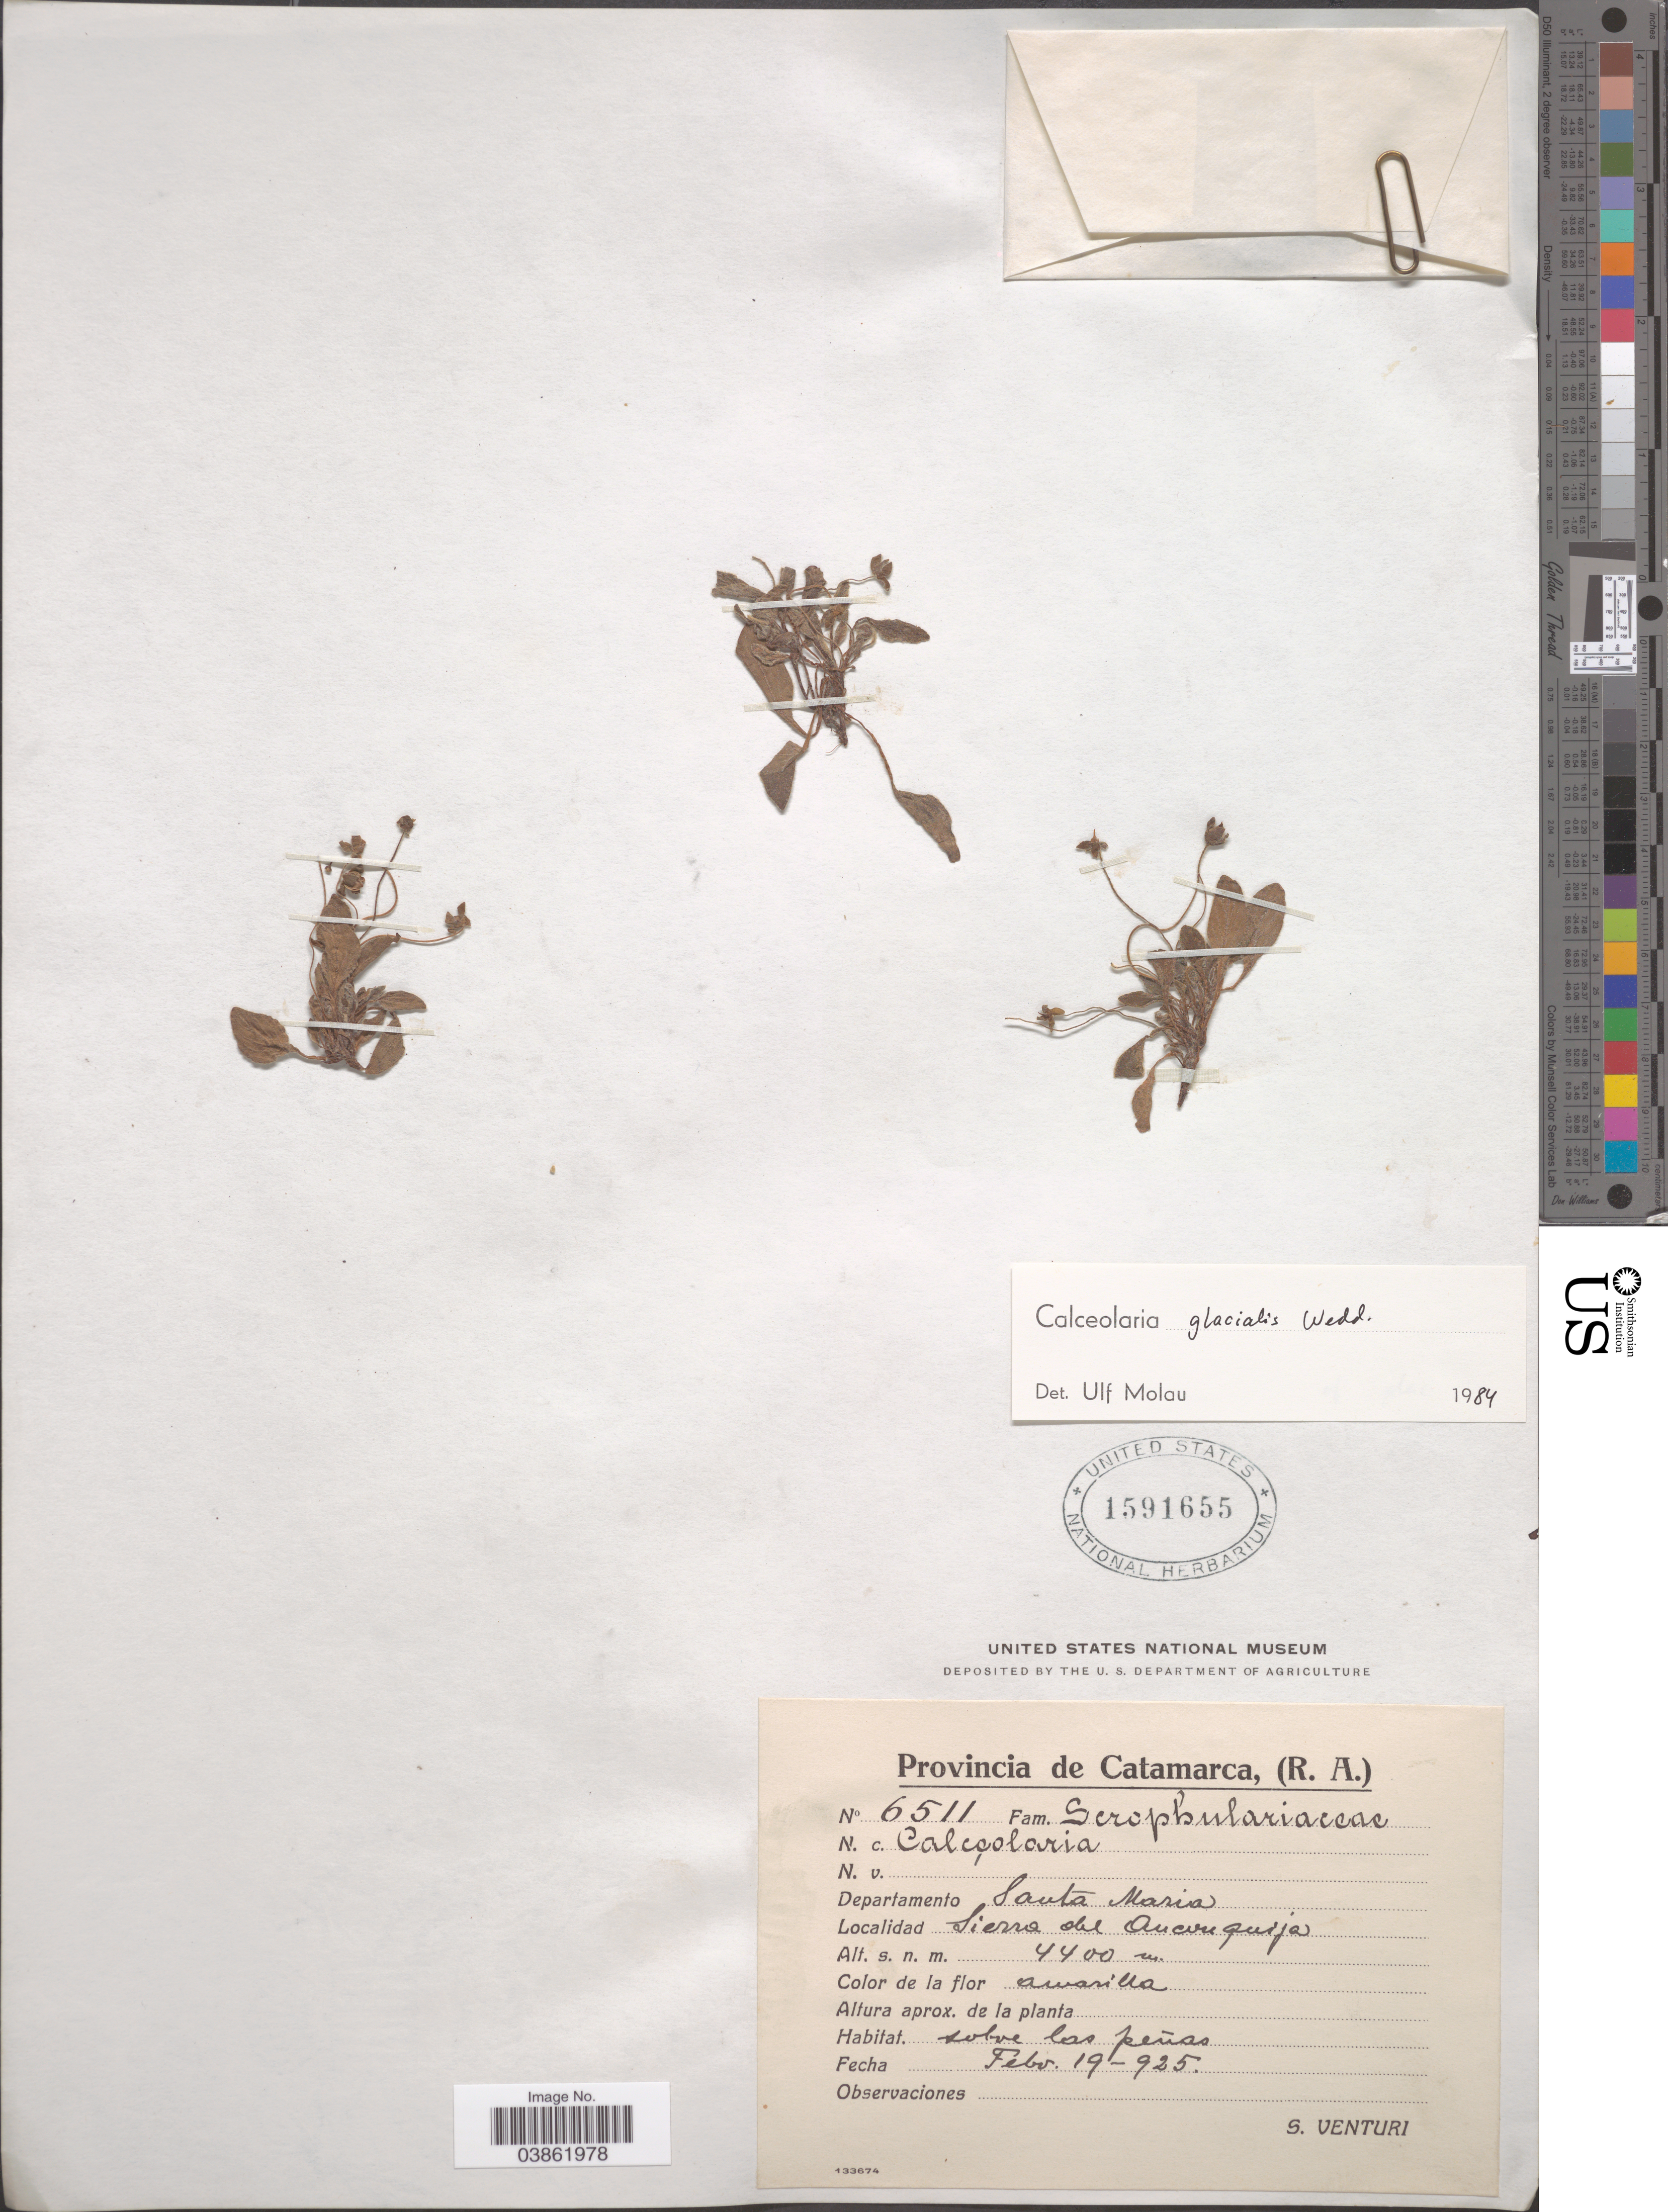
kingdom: Plantae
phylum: Tracheophyta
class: Magnoliopsida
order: Lamiales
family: Calceolariaceae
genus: Calceolaria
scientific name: Calceolaria glacialis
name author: Wedd.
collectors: S. Venturi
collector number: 6511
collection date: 1925-02-19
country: Argentina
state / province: Catamarca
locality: Departamento Santa Maria. Sierra de Anconquija.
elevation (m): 4400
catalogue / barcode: US 1591655